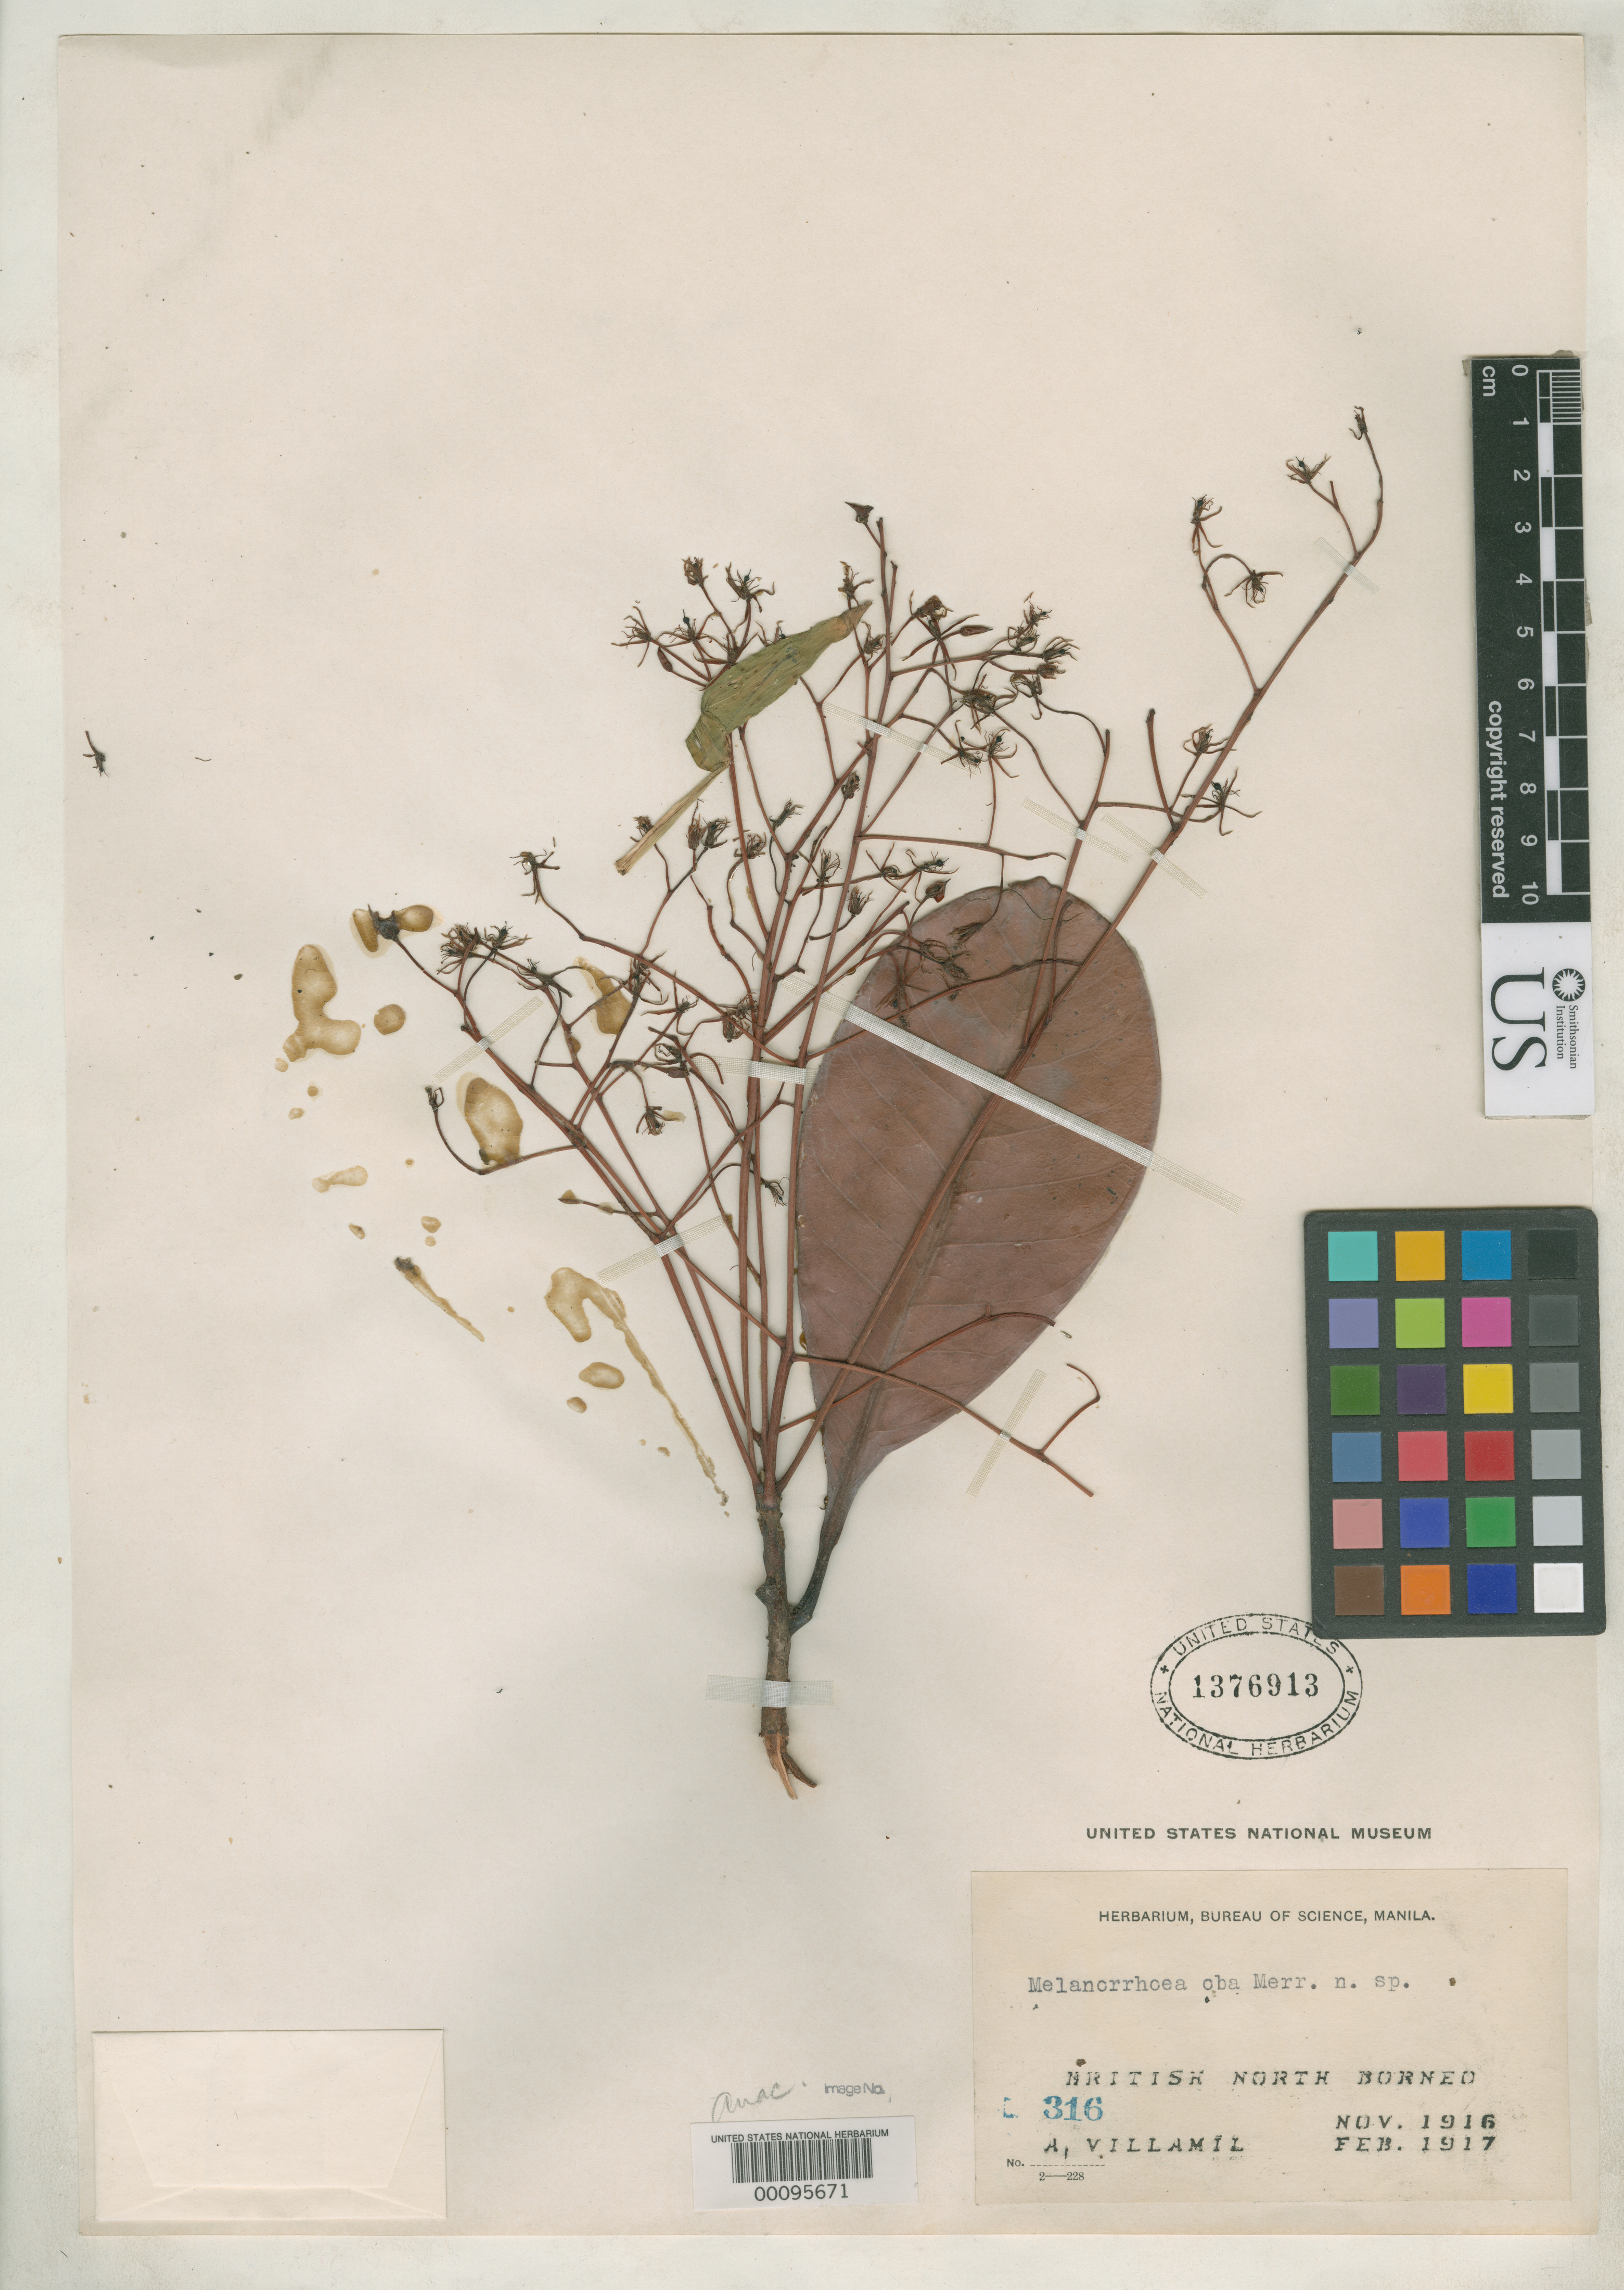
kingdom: Plantae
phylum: Tracheophyta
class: Magnoliopsida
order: Sapindales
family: Anacardiaceae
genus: Melanorrhoea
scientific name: Melanorrhoea oba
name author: Merr.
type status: Isotype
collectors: A. Villamil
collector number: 316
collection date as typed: Nov 1916 to -- Feb 1917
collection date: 1916-11/1917-02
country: Malaysia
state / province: Sabah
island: Borneo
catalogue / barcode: US 1376913